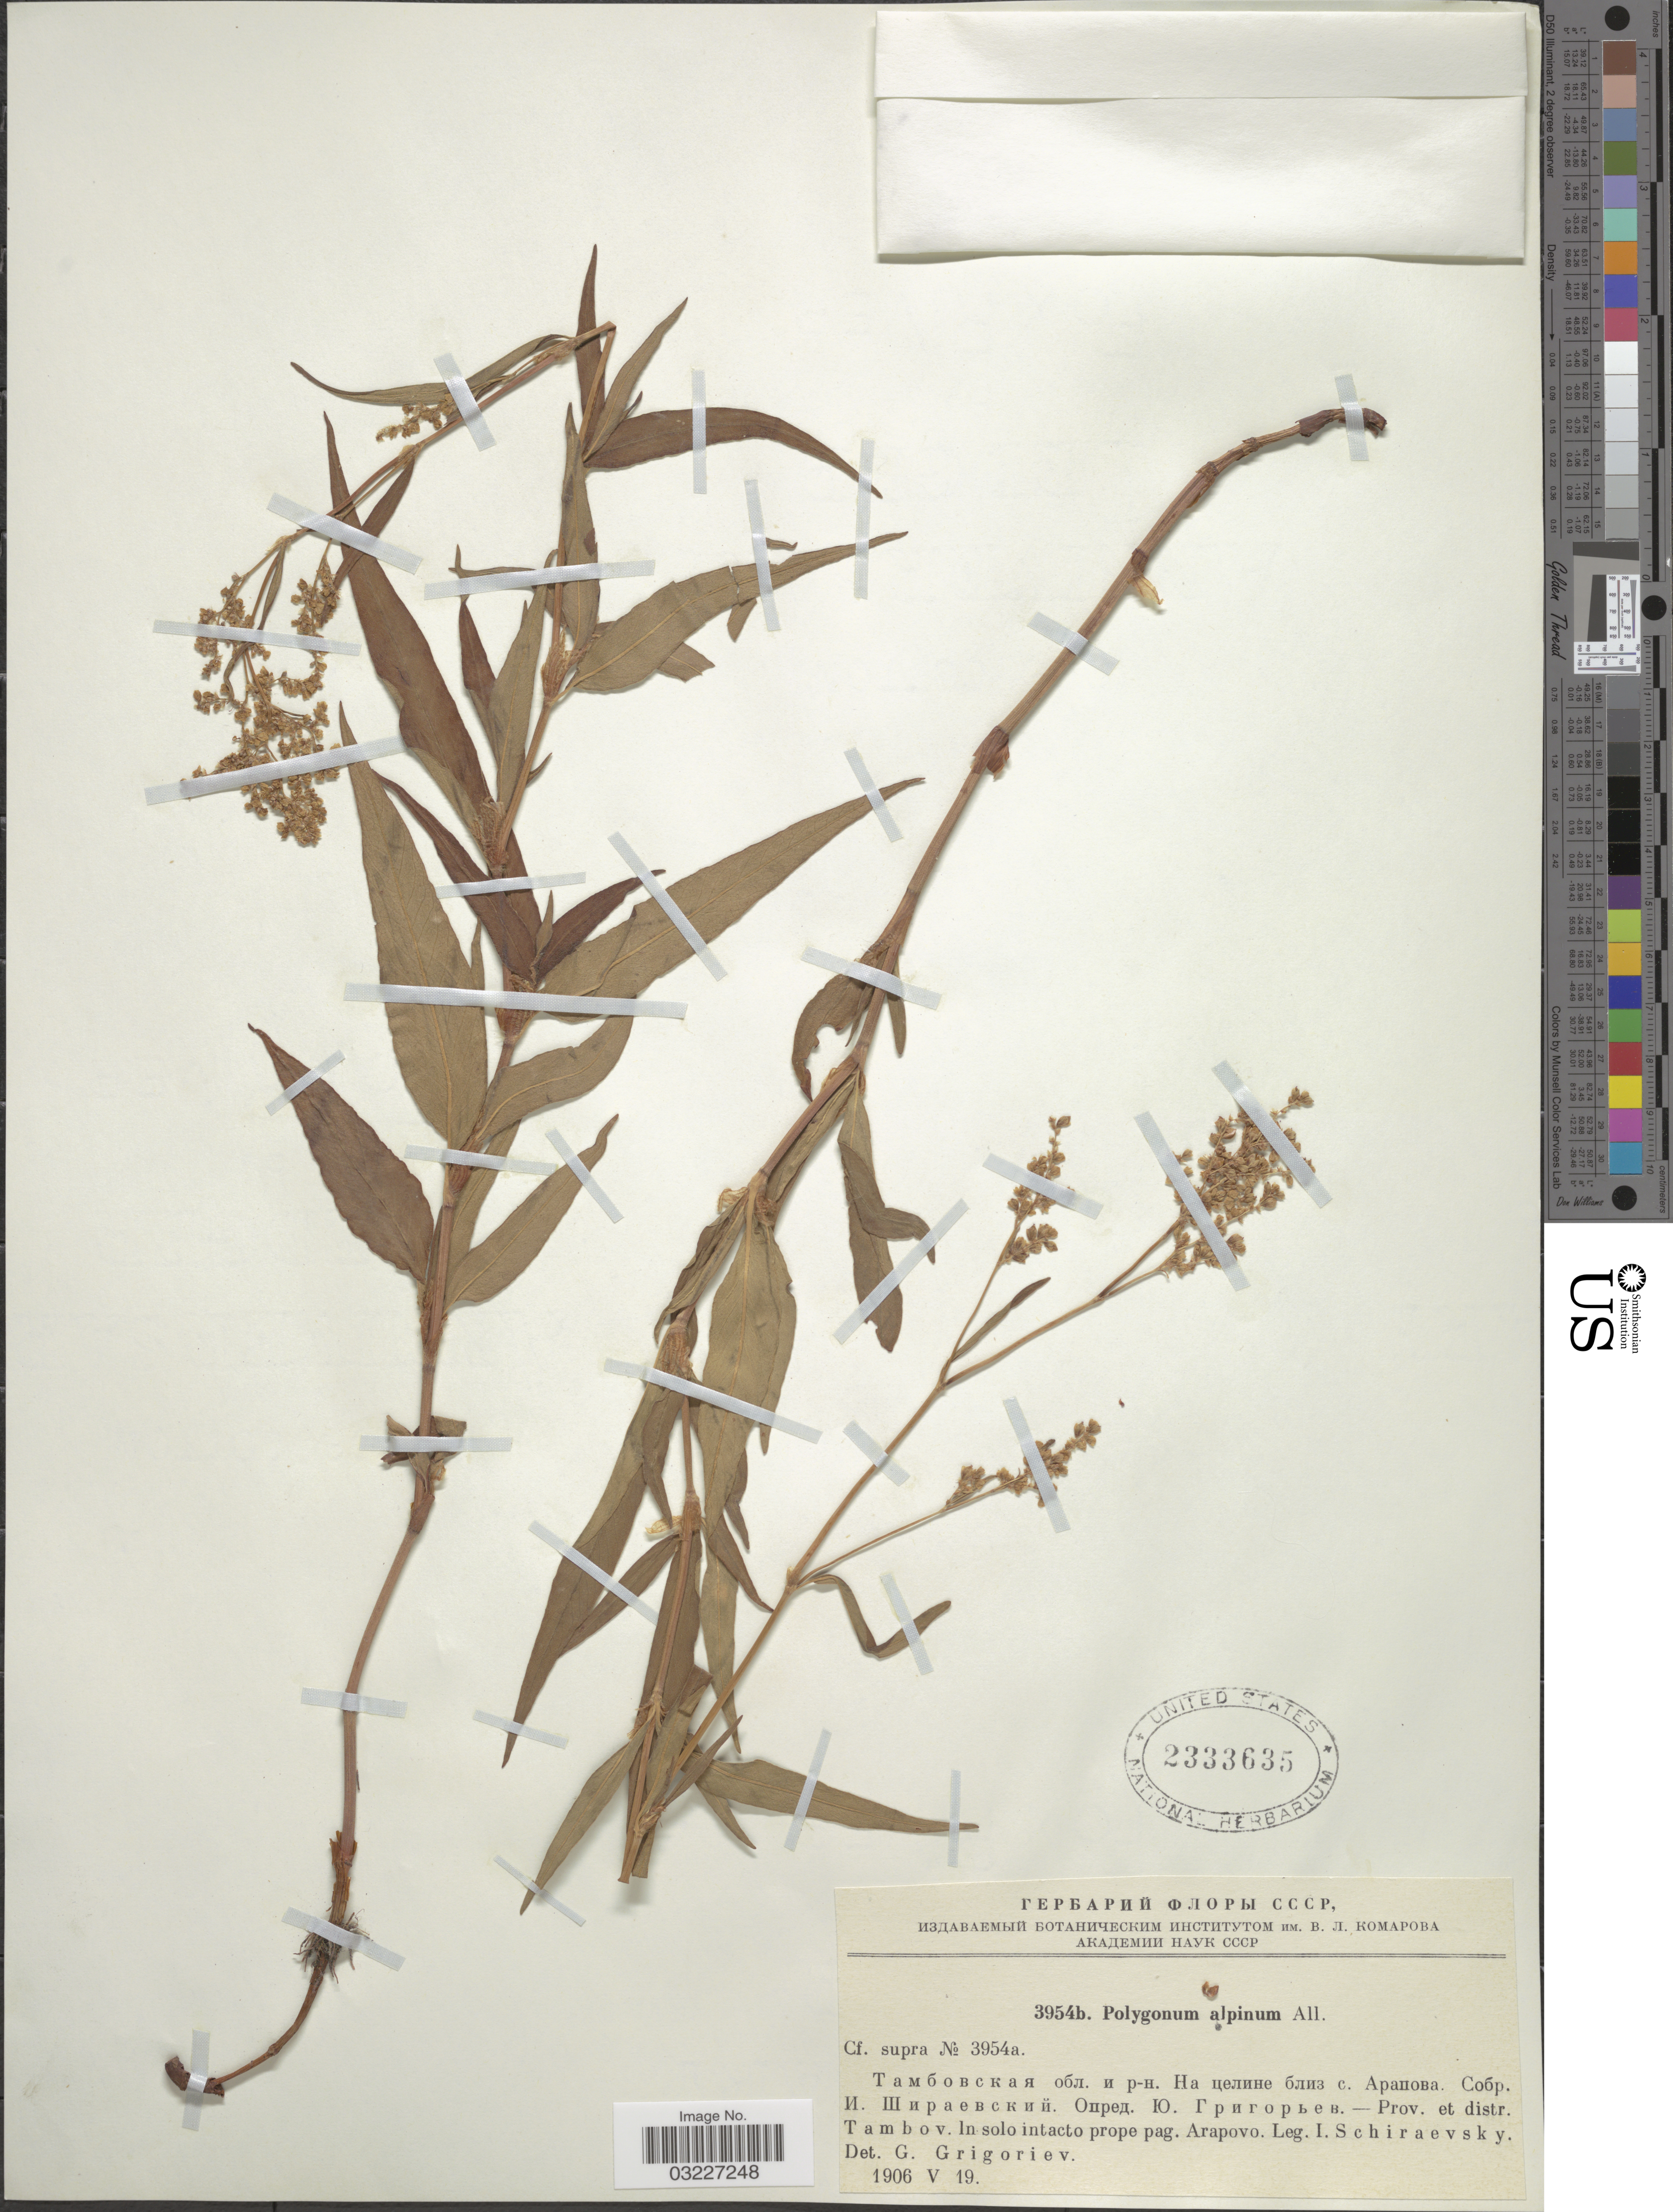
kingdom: Plantae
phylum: Tracheophyta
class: Magnoliopsida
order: Caryophyllales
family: Polygonaceae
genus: Koenigia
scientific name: Koenigia alpina var. alpina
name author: (All.) T.M. Schust. & Reveal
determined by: Strong, Mark T., (BOT), Smithsonian Institution - National Museum of Natural History (UNITED STATES)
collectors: I. Schiraevsky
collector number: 3954b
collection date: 1906-05-19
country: Russian Federation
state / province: Tambov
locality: Distr. Tambov. In solo intacto prope pag. Arapovo.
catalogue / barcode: US 2333635